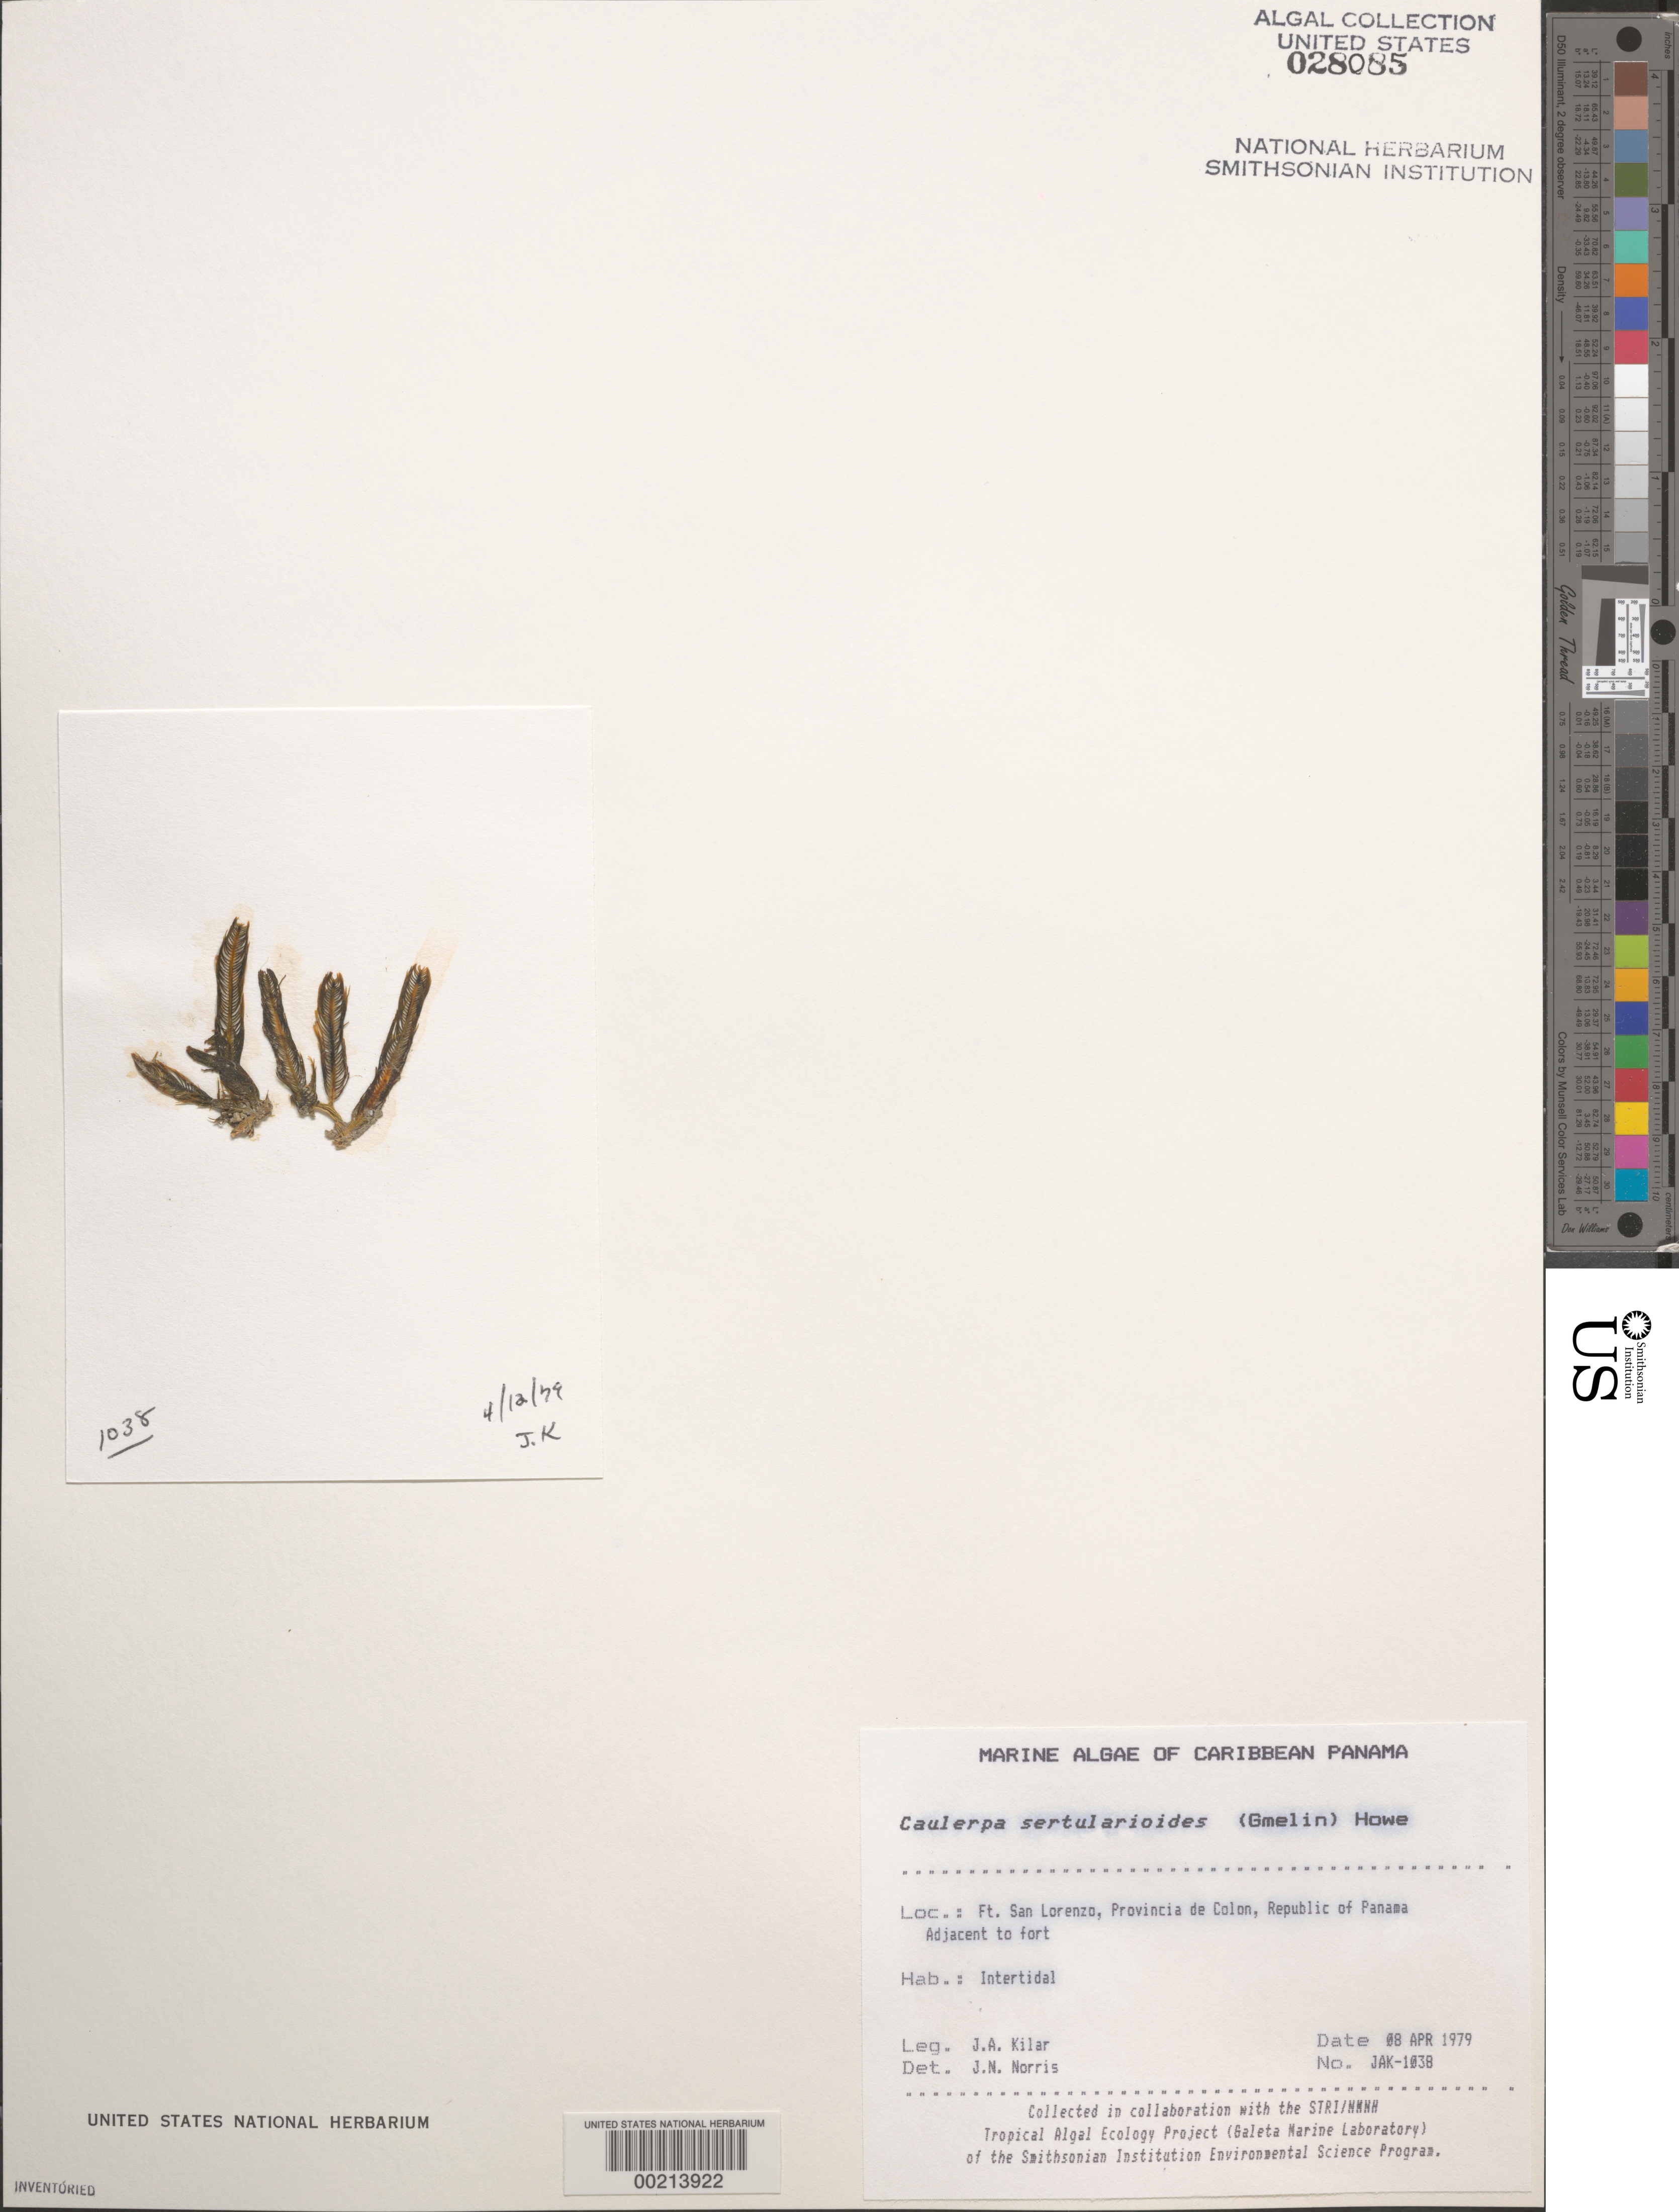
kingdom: Plantae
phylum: Chlorophyta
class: Ulvophyceae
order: Bryopsidales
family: Caulerpaceae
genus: Caulerpa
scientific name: Caulerpa sertularioides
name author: (S.G. Gmel.) M. Howe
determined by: Norris, James N.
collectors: J. A. Kilar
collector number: JAK-1038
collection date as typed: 08 Apr 1979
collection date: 1979-04-08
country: Panama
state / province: Colón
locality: Fort San Lorenzo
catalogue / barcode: US 28085